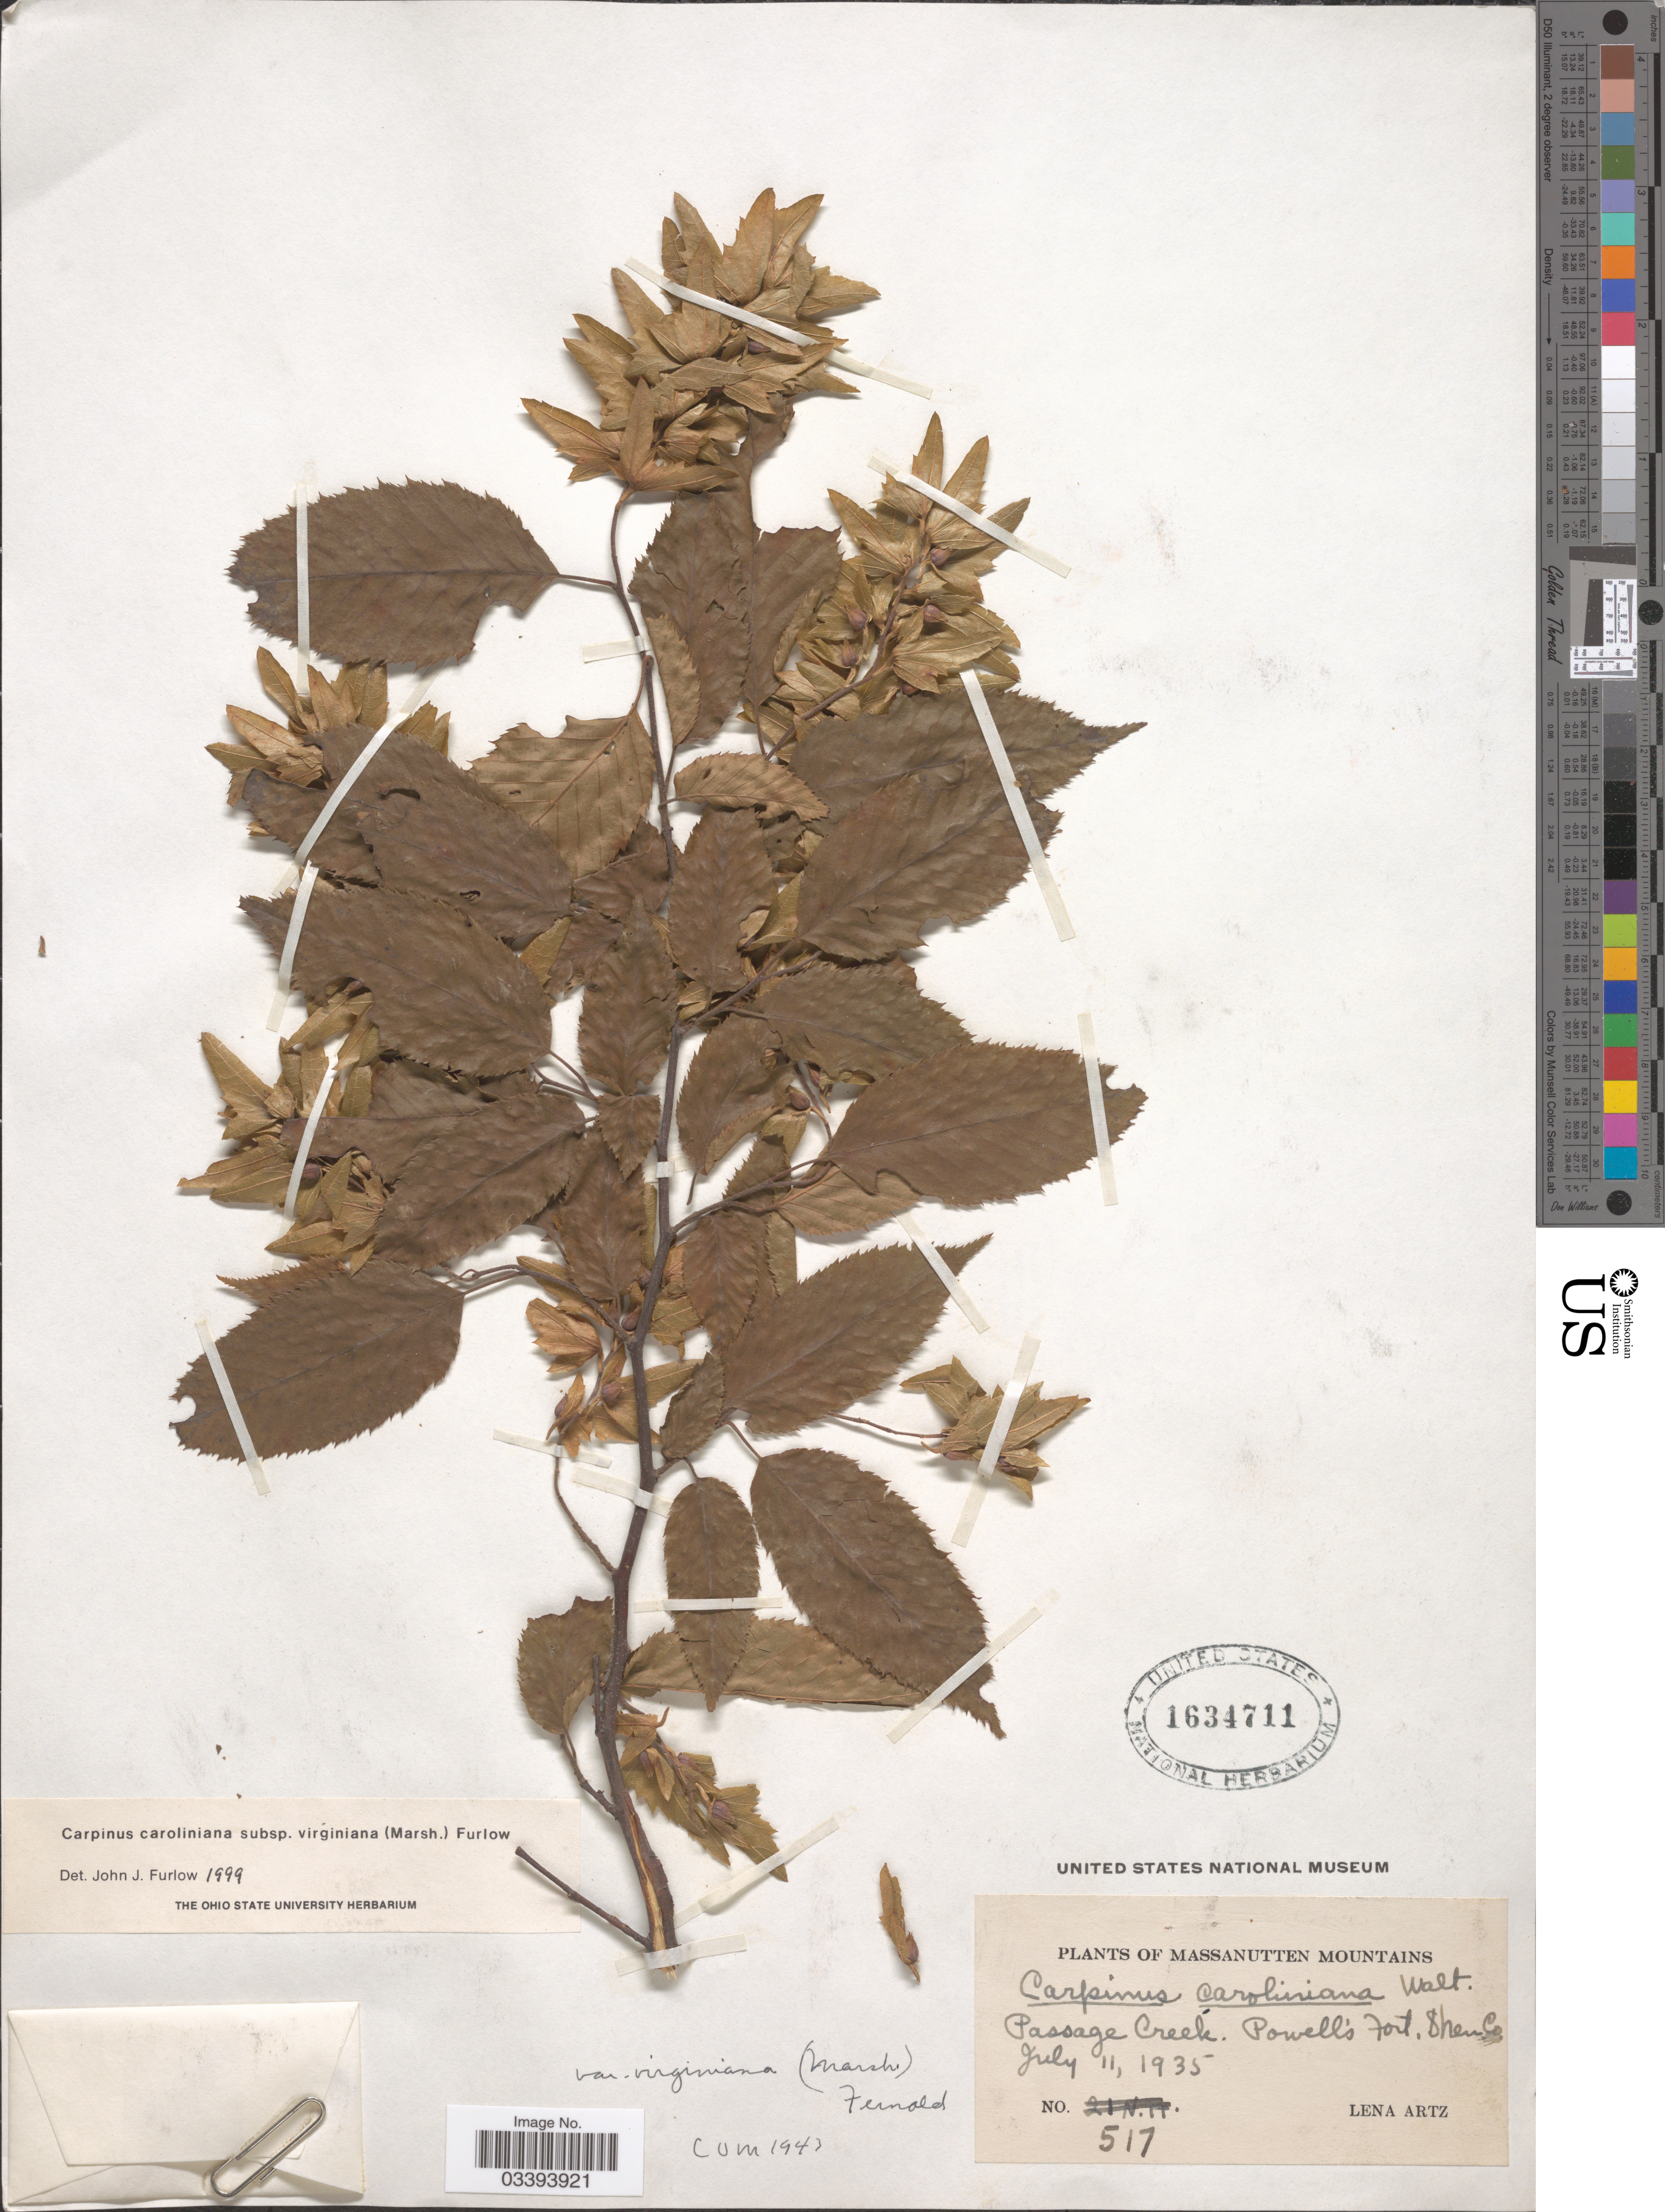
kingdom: Plantae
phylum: Tracheophyta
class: Magnoliopsida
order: Fagales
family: Betulaceae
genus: Carpinus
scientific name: Carpinus caroliniana subsp. virginiana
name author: (Marshall) Furlow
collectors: L. Artz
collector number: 517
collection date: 1935-07-11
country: United States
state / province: Virginia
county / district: Shenandoah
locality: Massanutten Mountains. Passage Creek. Powell's Fort. Shen Co.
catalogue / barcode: US 1634711